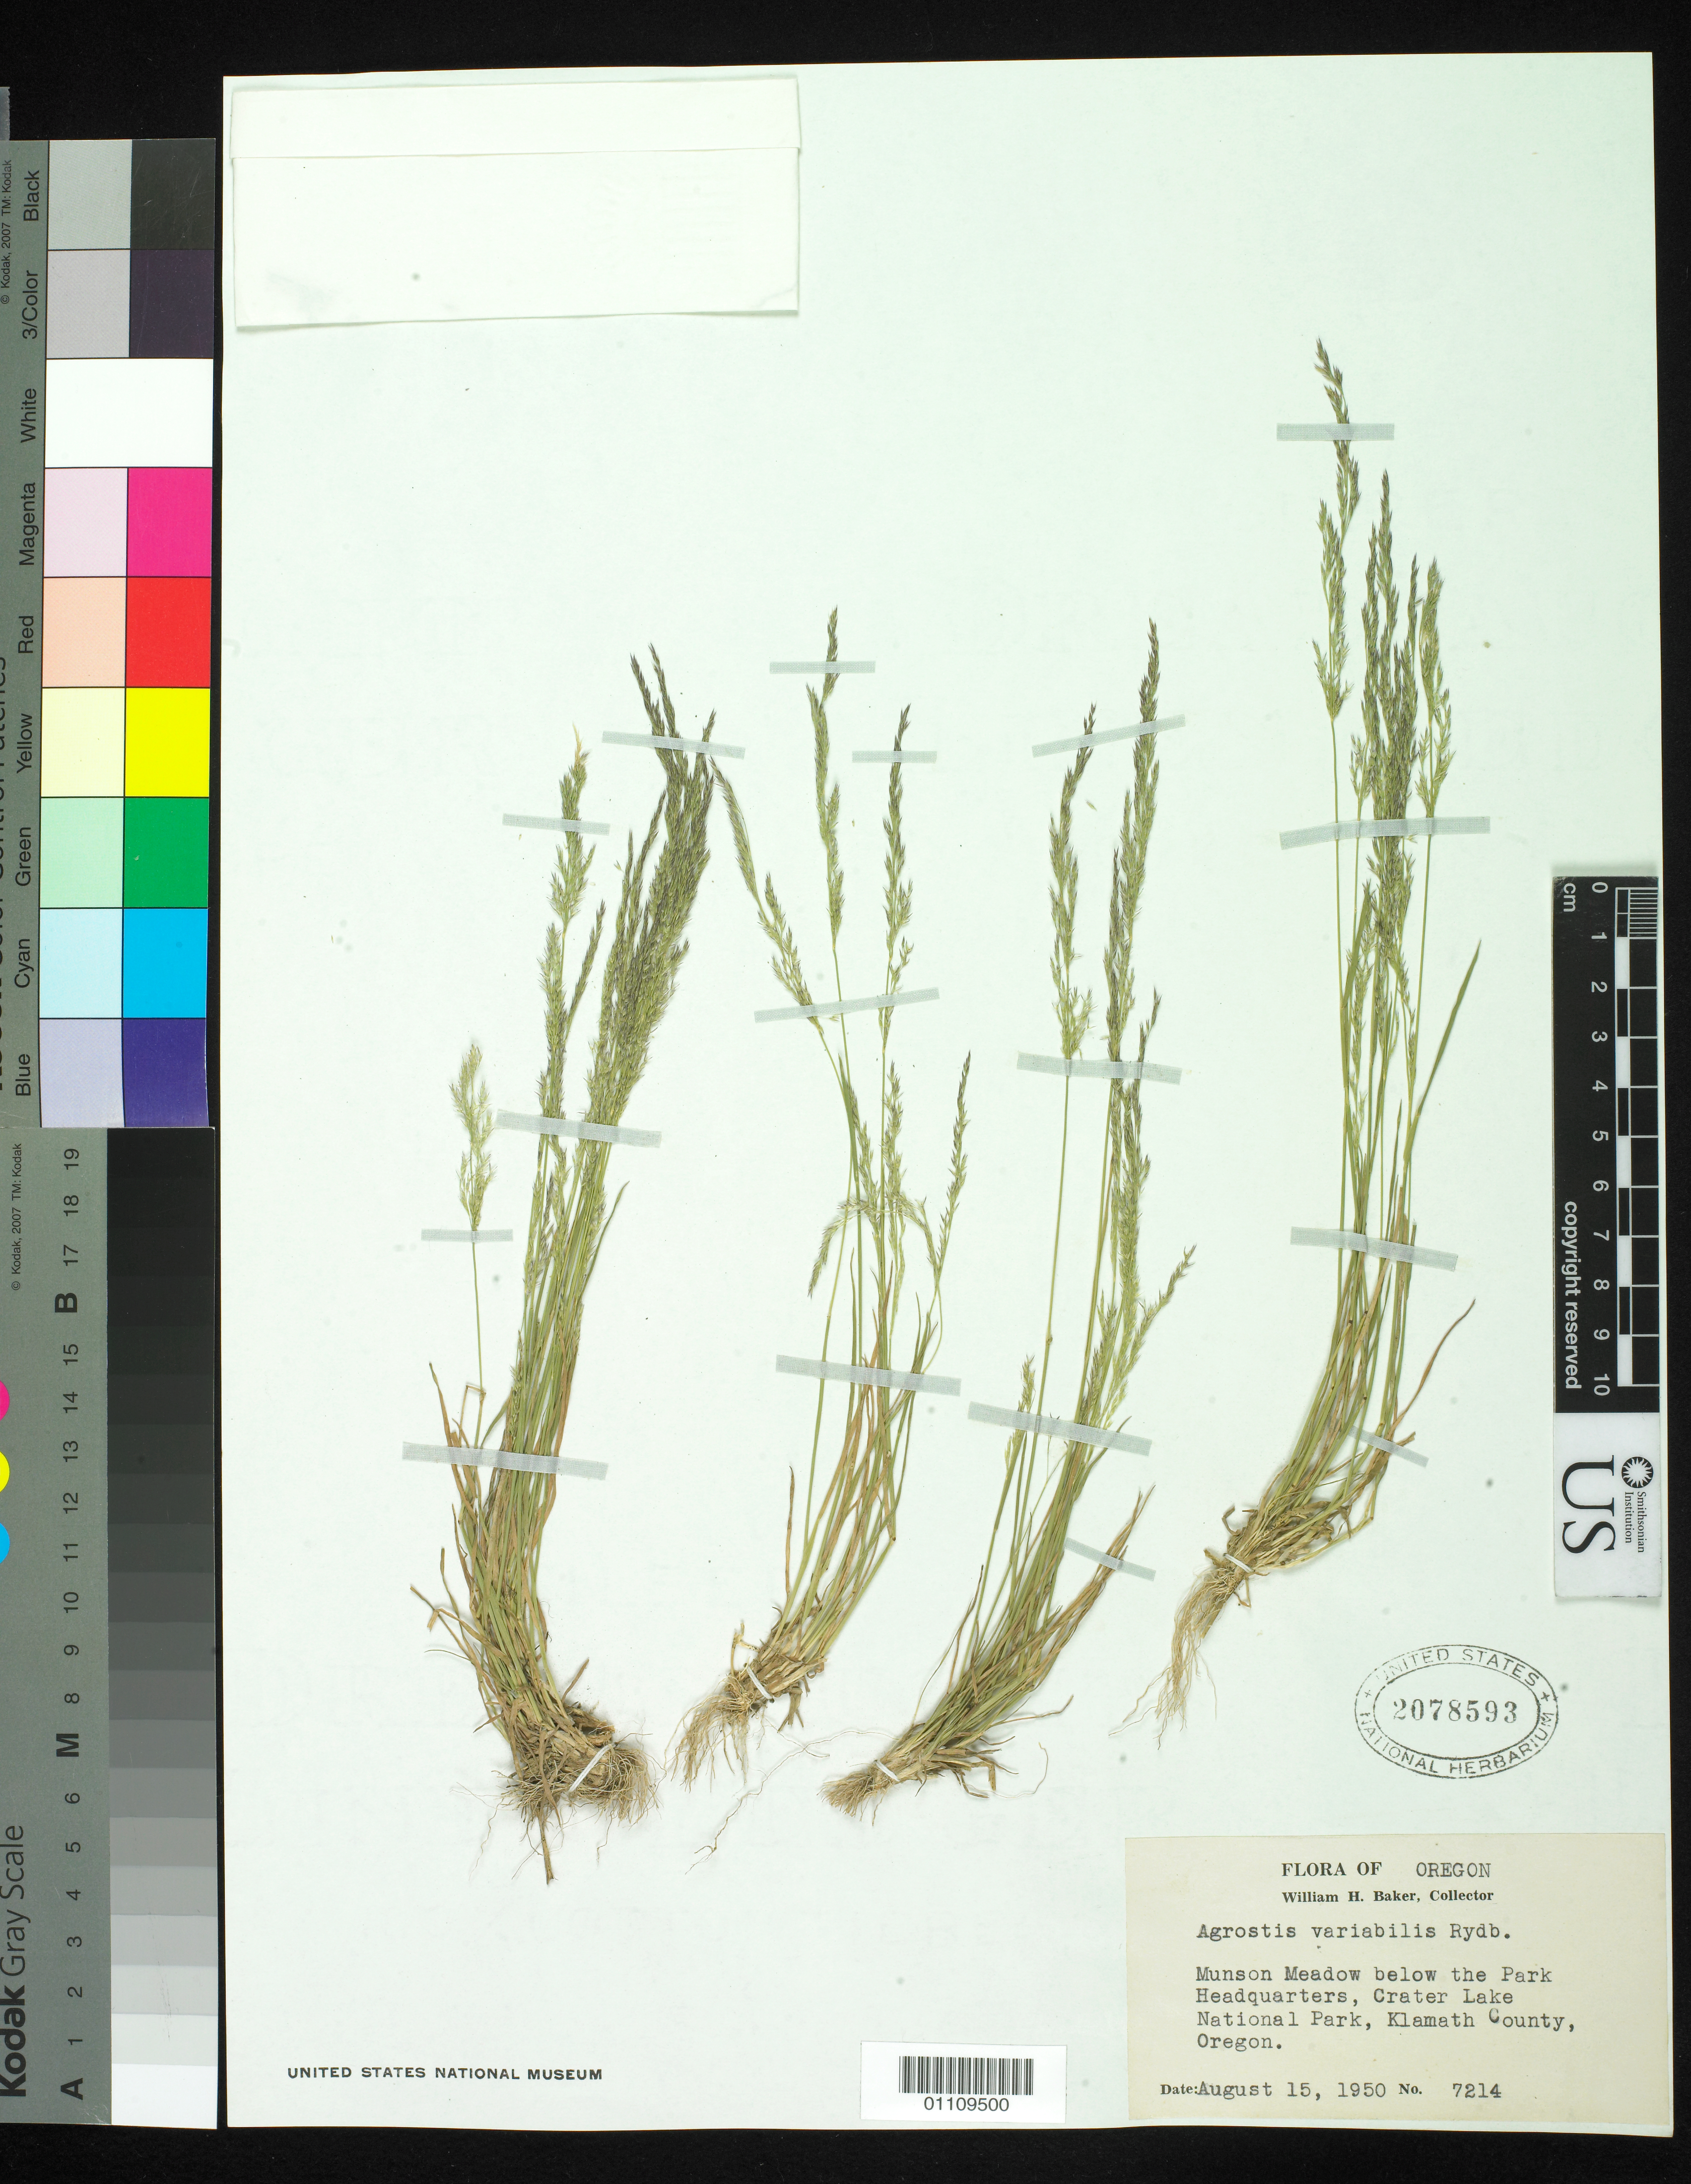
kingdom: Plantae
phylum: Tracheophyta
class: Liliopsida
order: Poales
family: Poaceae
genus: Agrostis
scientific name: Agrostis variabilis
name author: Rydb.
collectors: W. H. Baker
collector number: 7214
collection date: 1950-08-15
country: United States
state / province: oregon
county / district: Klamath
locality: Munson Meadow below the Park Headquarters, Crater Lake National Park.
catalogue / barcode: US 2078593